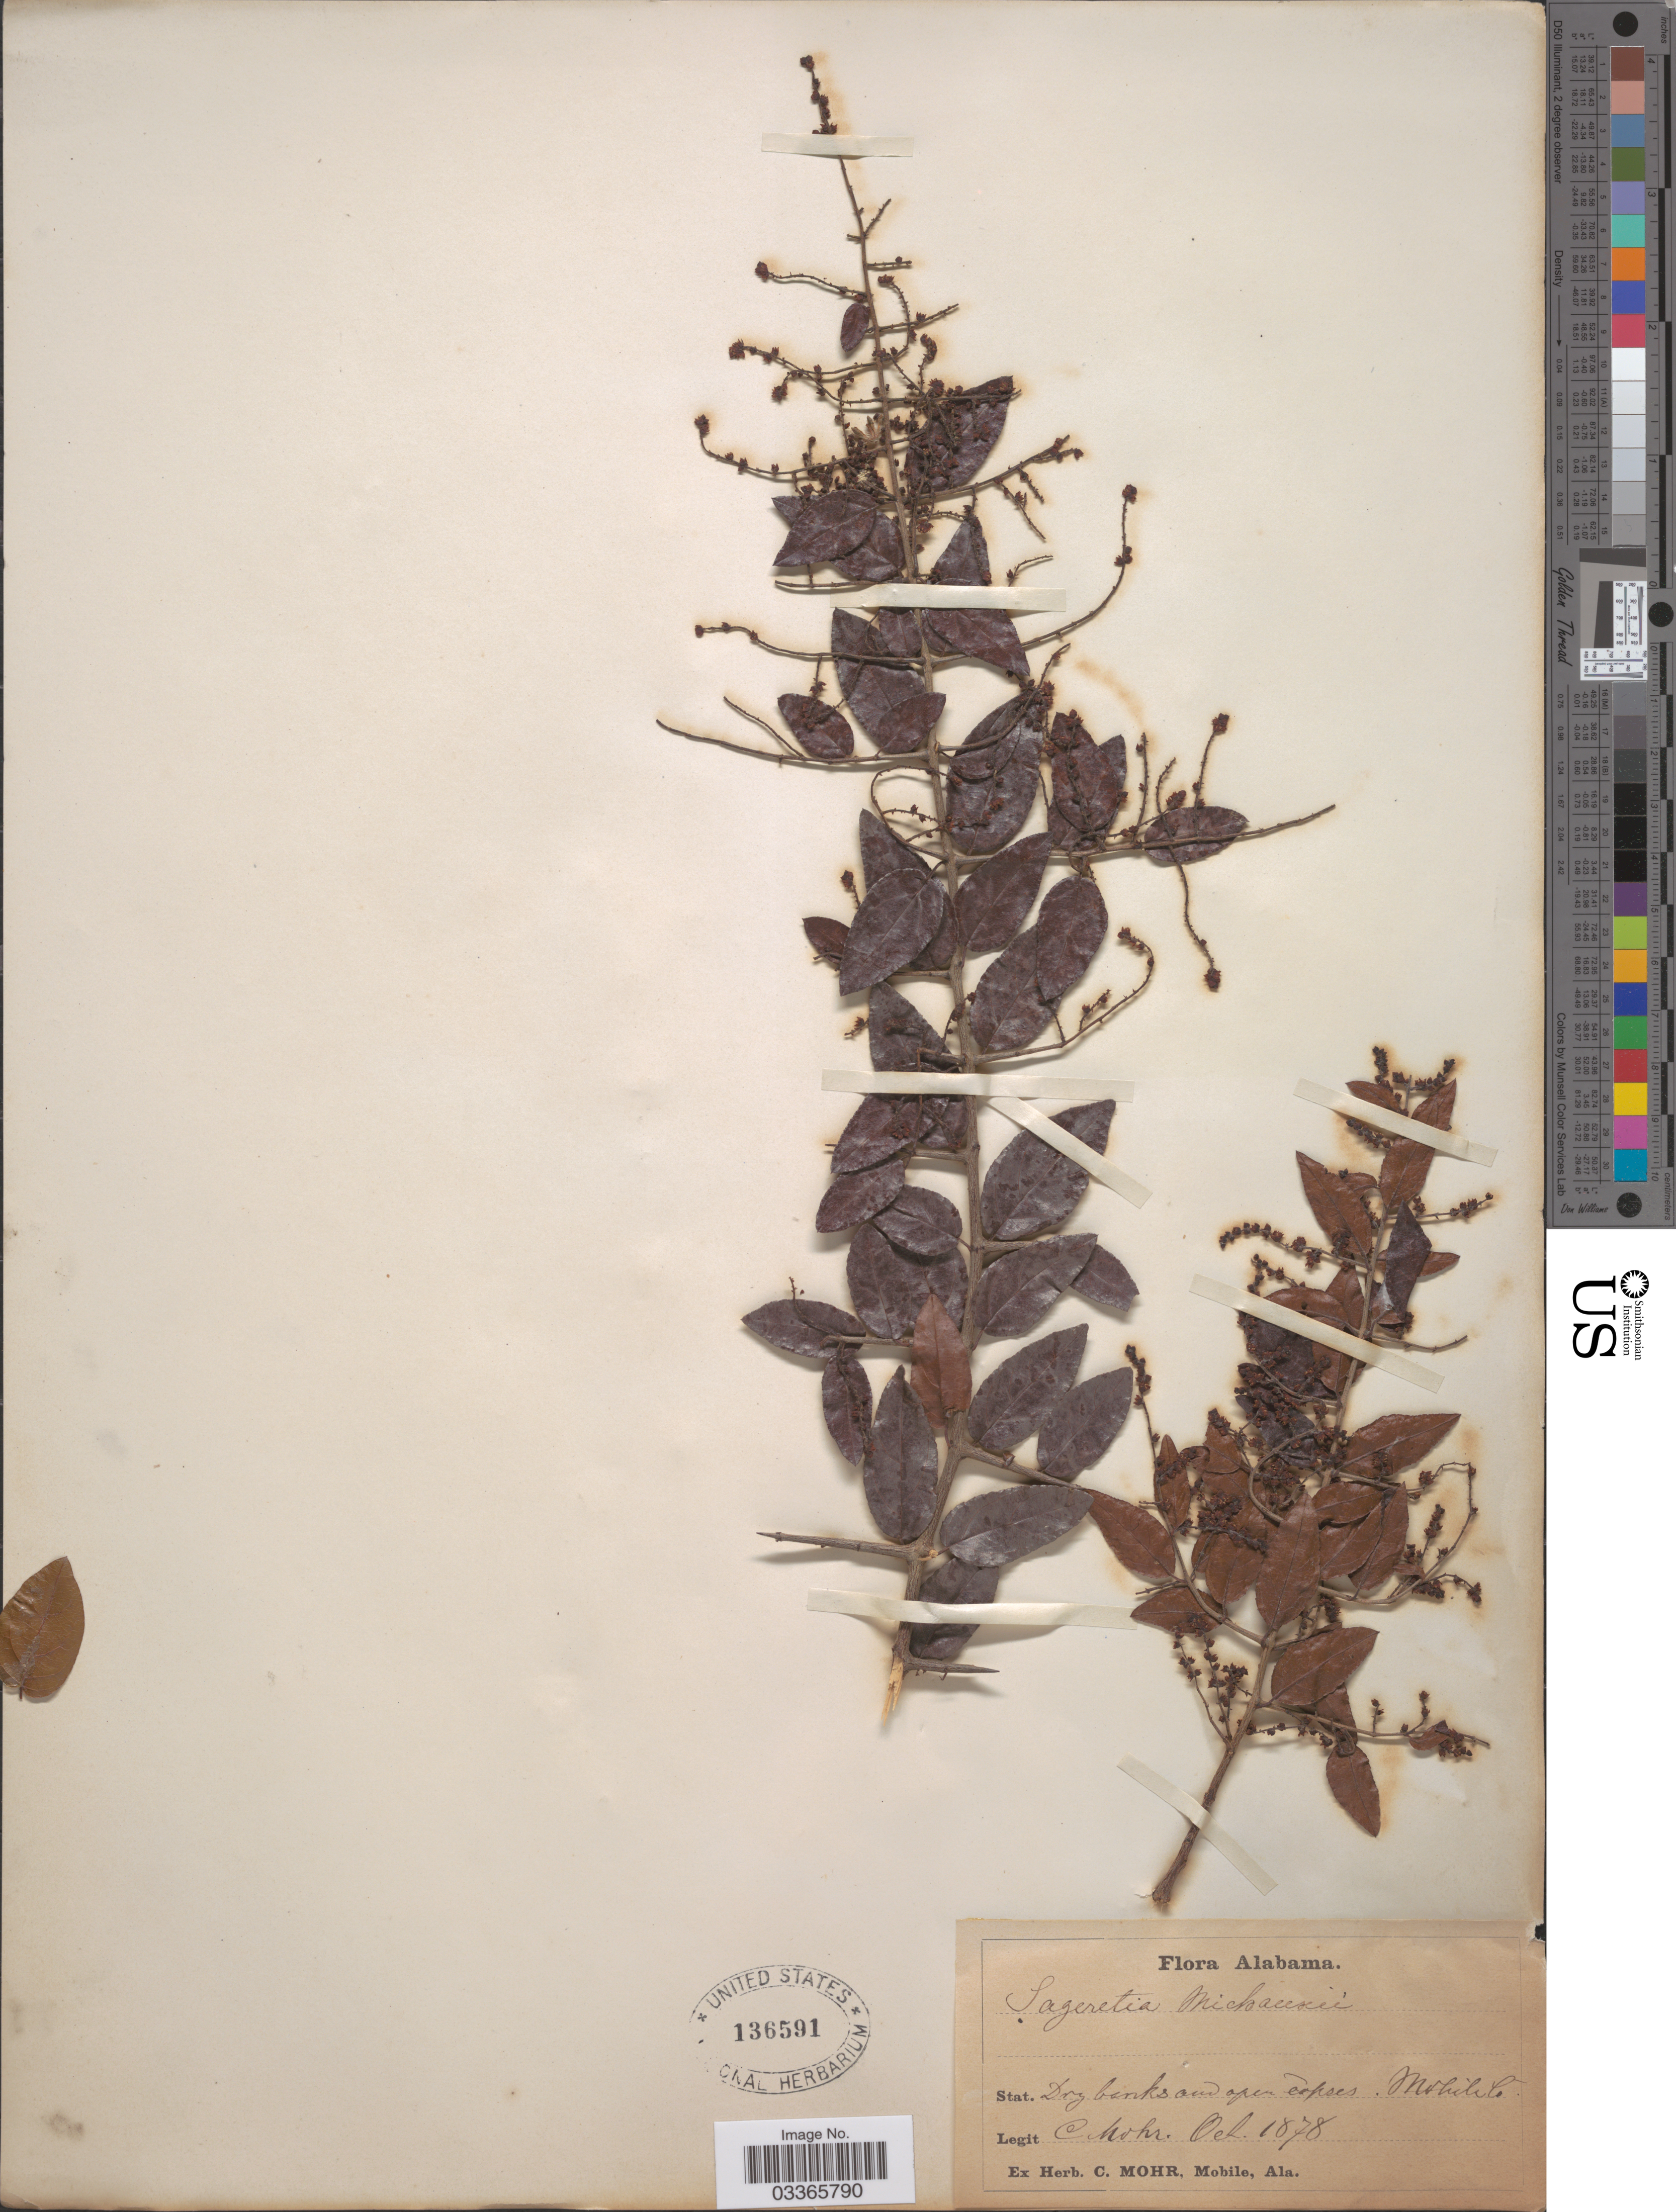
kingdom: Plantae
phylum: Tracheophyta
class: Magnoliopsida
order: Rosales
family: Rhamnaceae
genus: Sageretia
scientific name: Sageretia minutiflora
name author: (Michx.) Trel.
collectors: C. Mohr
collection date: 1878-10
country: United States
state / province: Alabama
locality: Stat. Dry banks on open copses. Mobile Co.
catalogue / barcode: US 136591